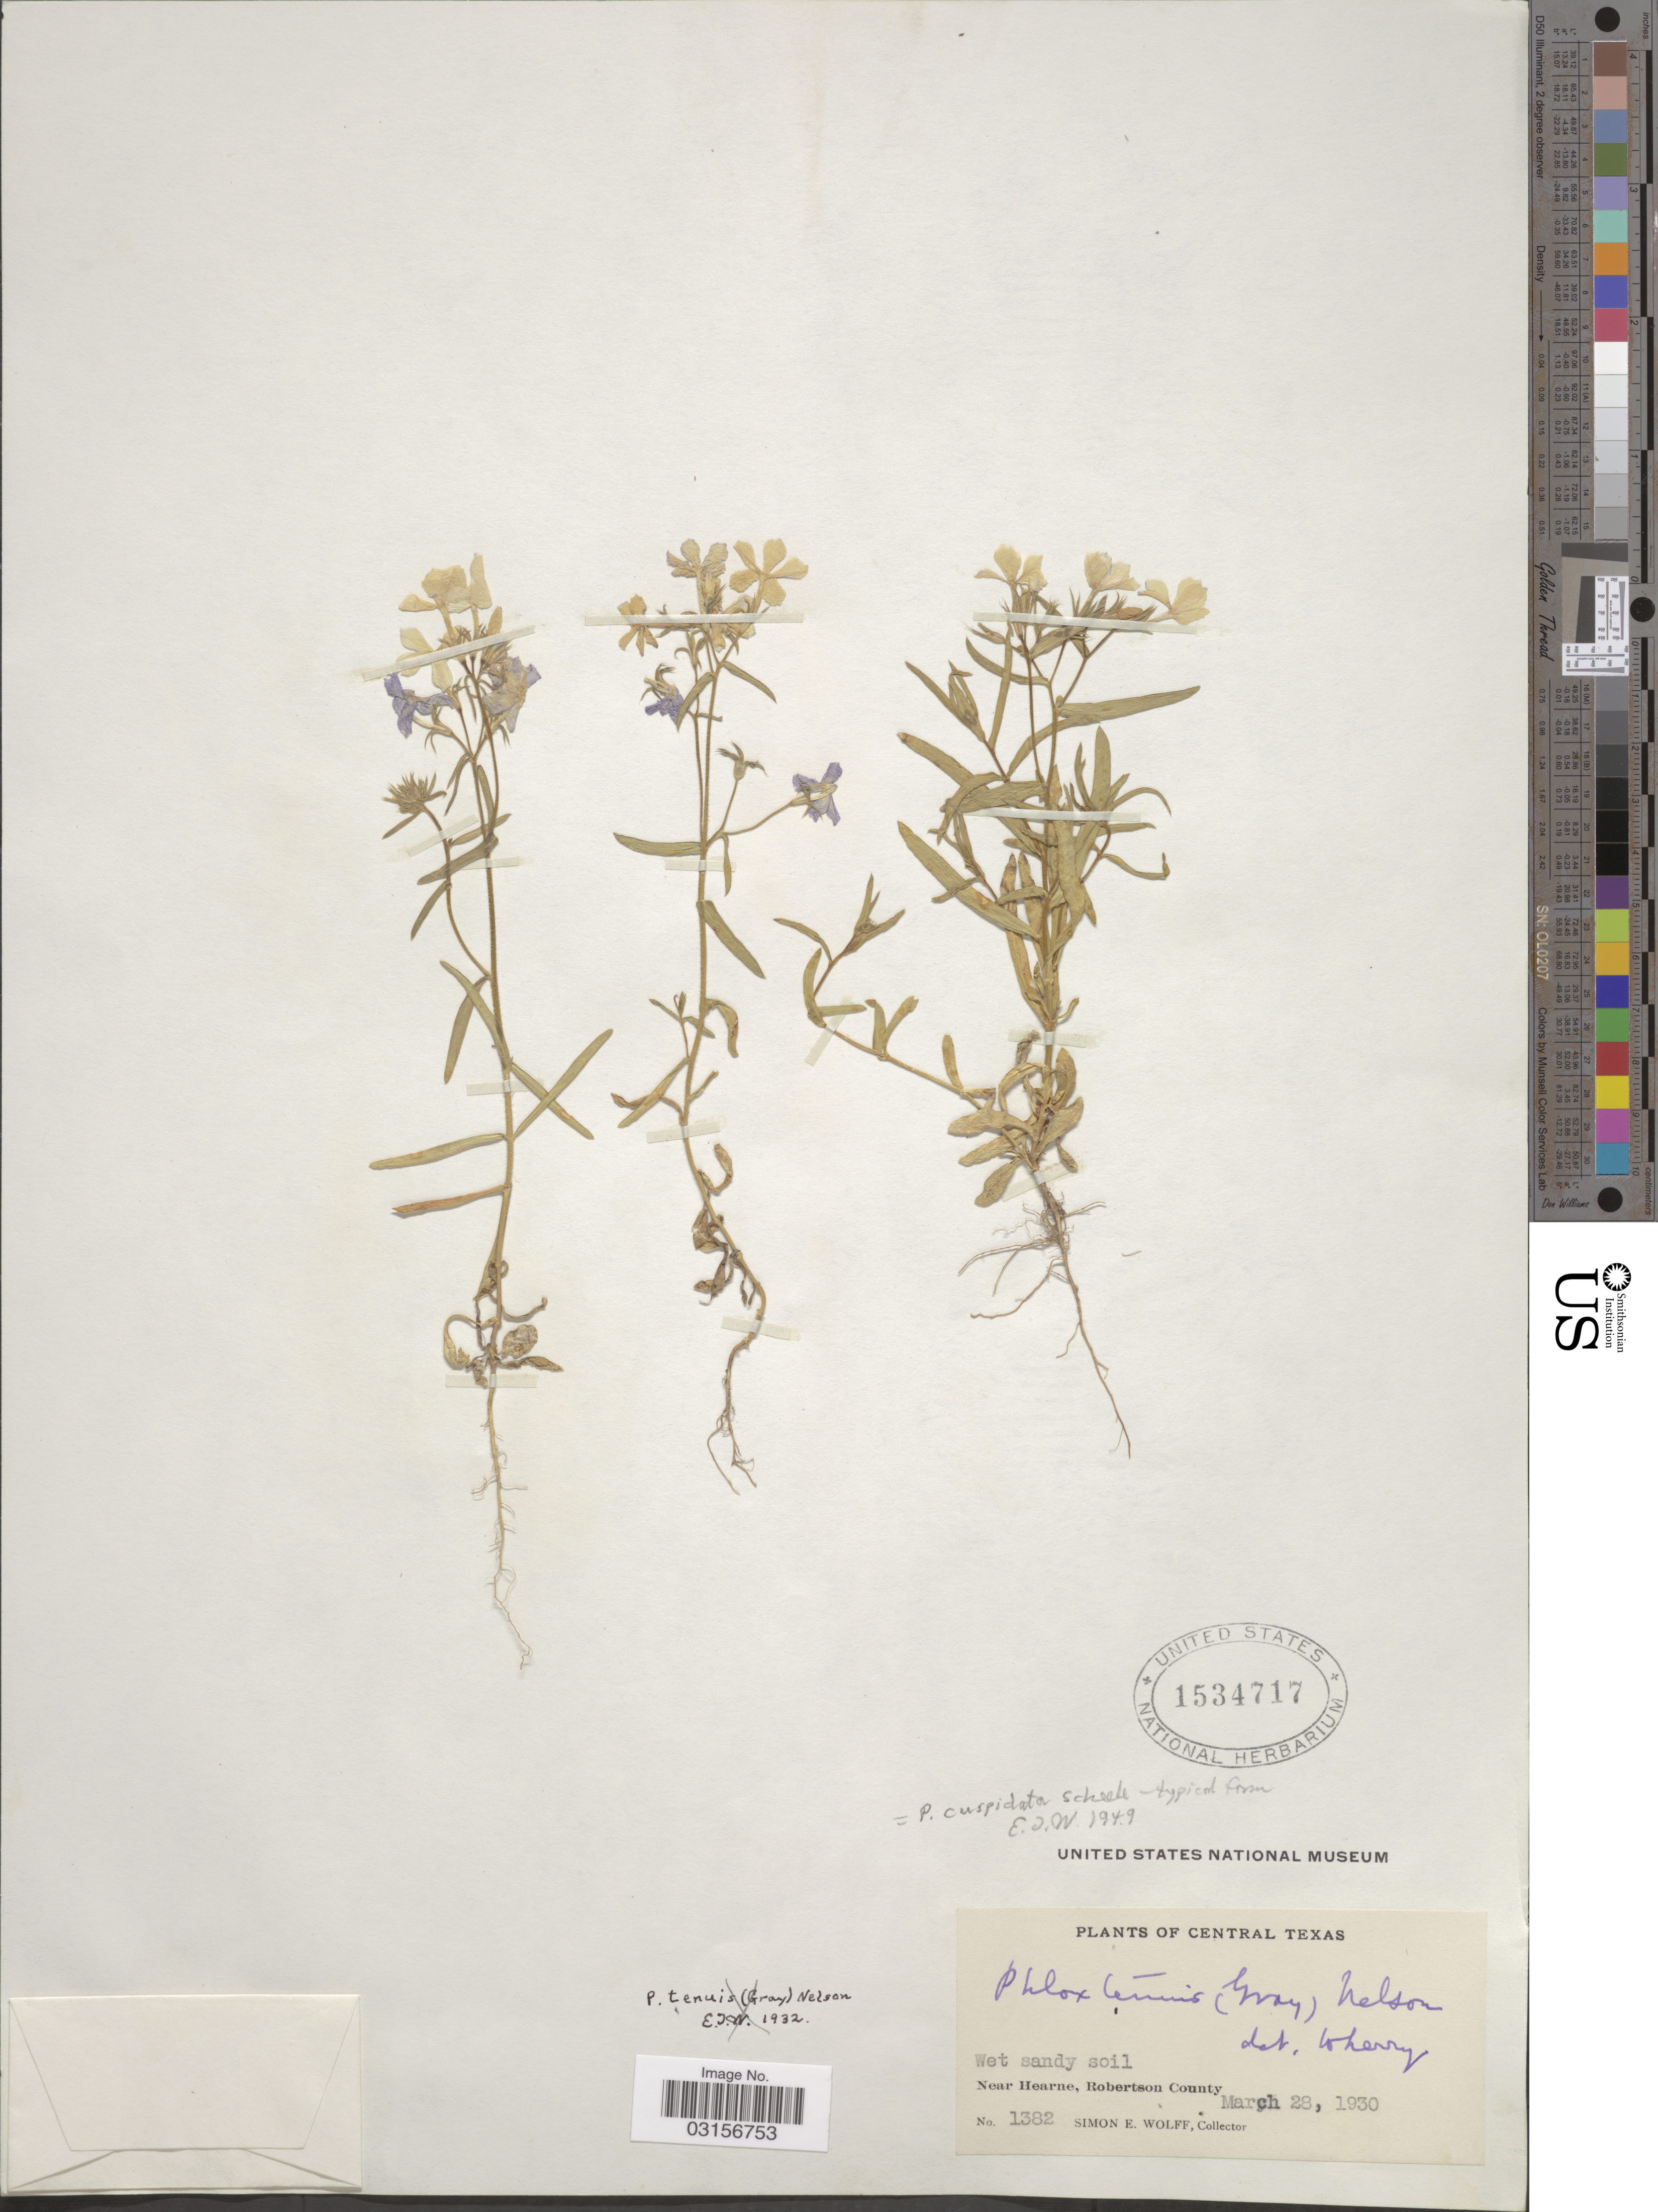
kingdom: Plantae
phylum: Tracheophyta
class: Magnoliopsida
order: Ericales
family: Polemoniaceae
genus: Phlox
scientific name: Phlox cuspidata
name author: Scheele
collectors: S. E. Wolff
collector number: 1382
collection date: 1930-03-28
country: United States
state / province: Texas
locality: Central Texas, Near Hearne, Robertson County.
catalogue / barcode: US 1534717